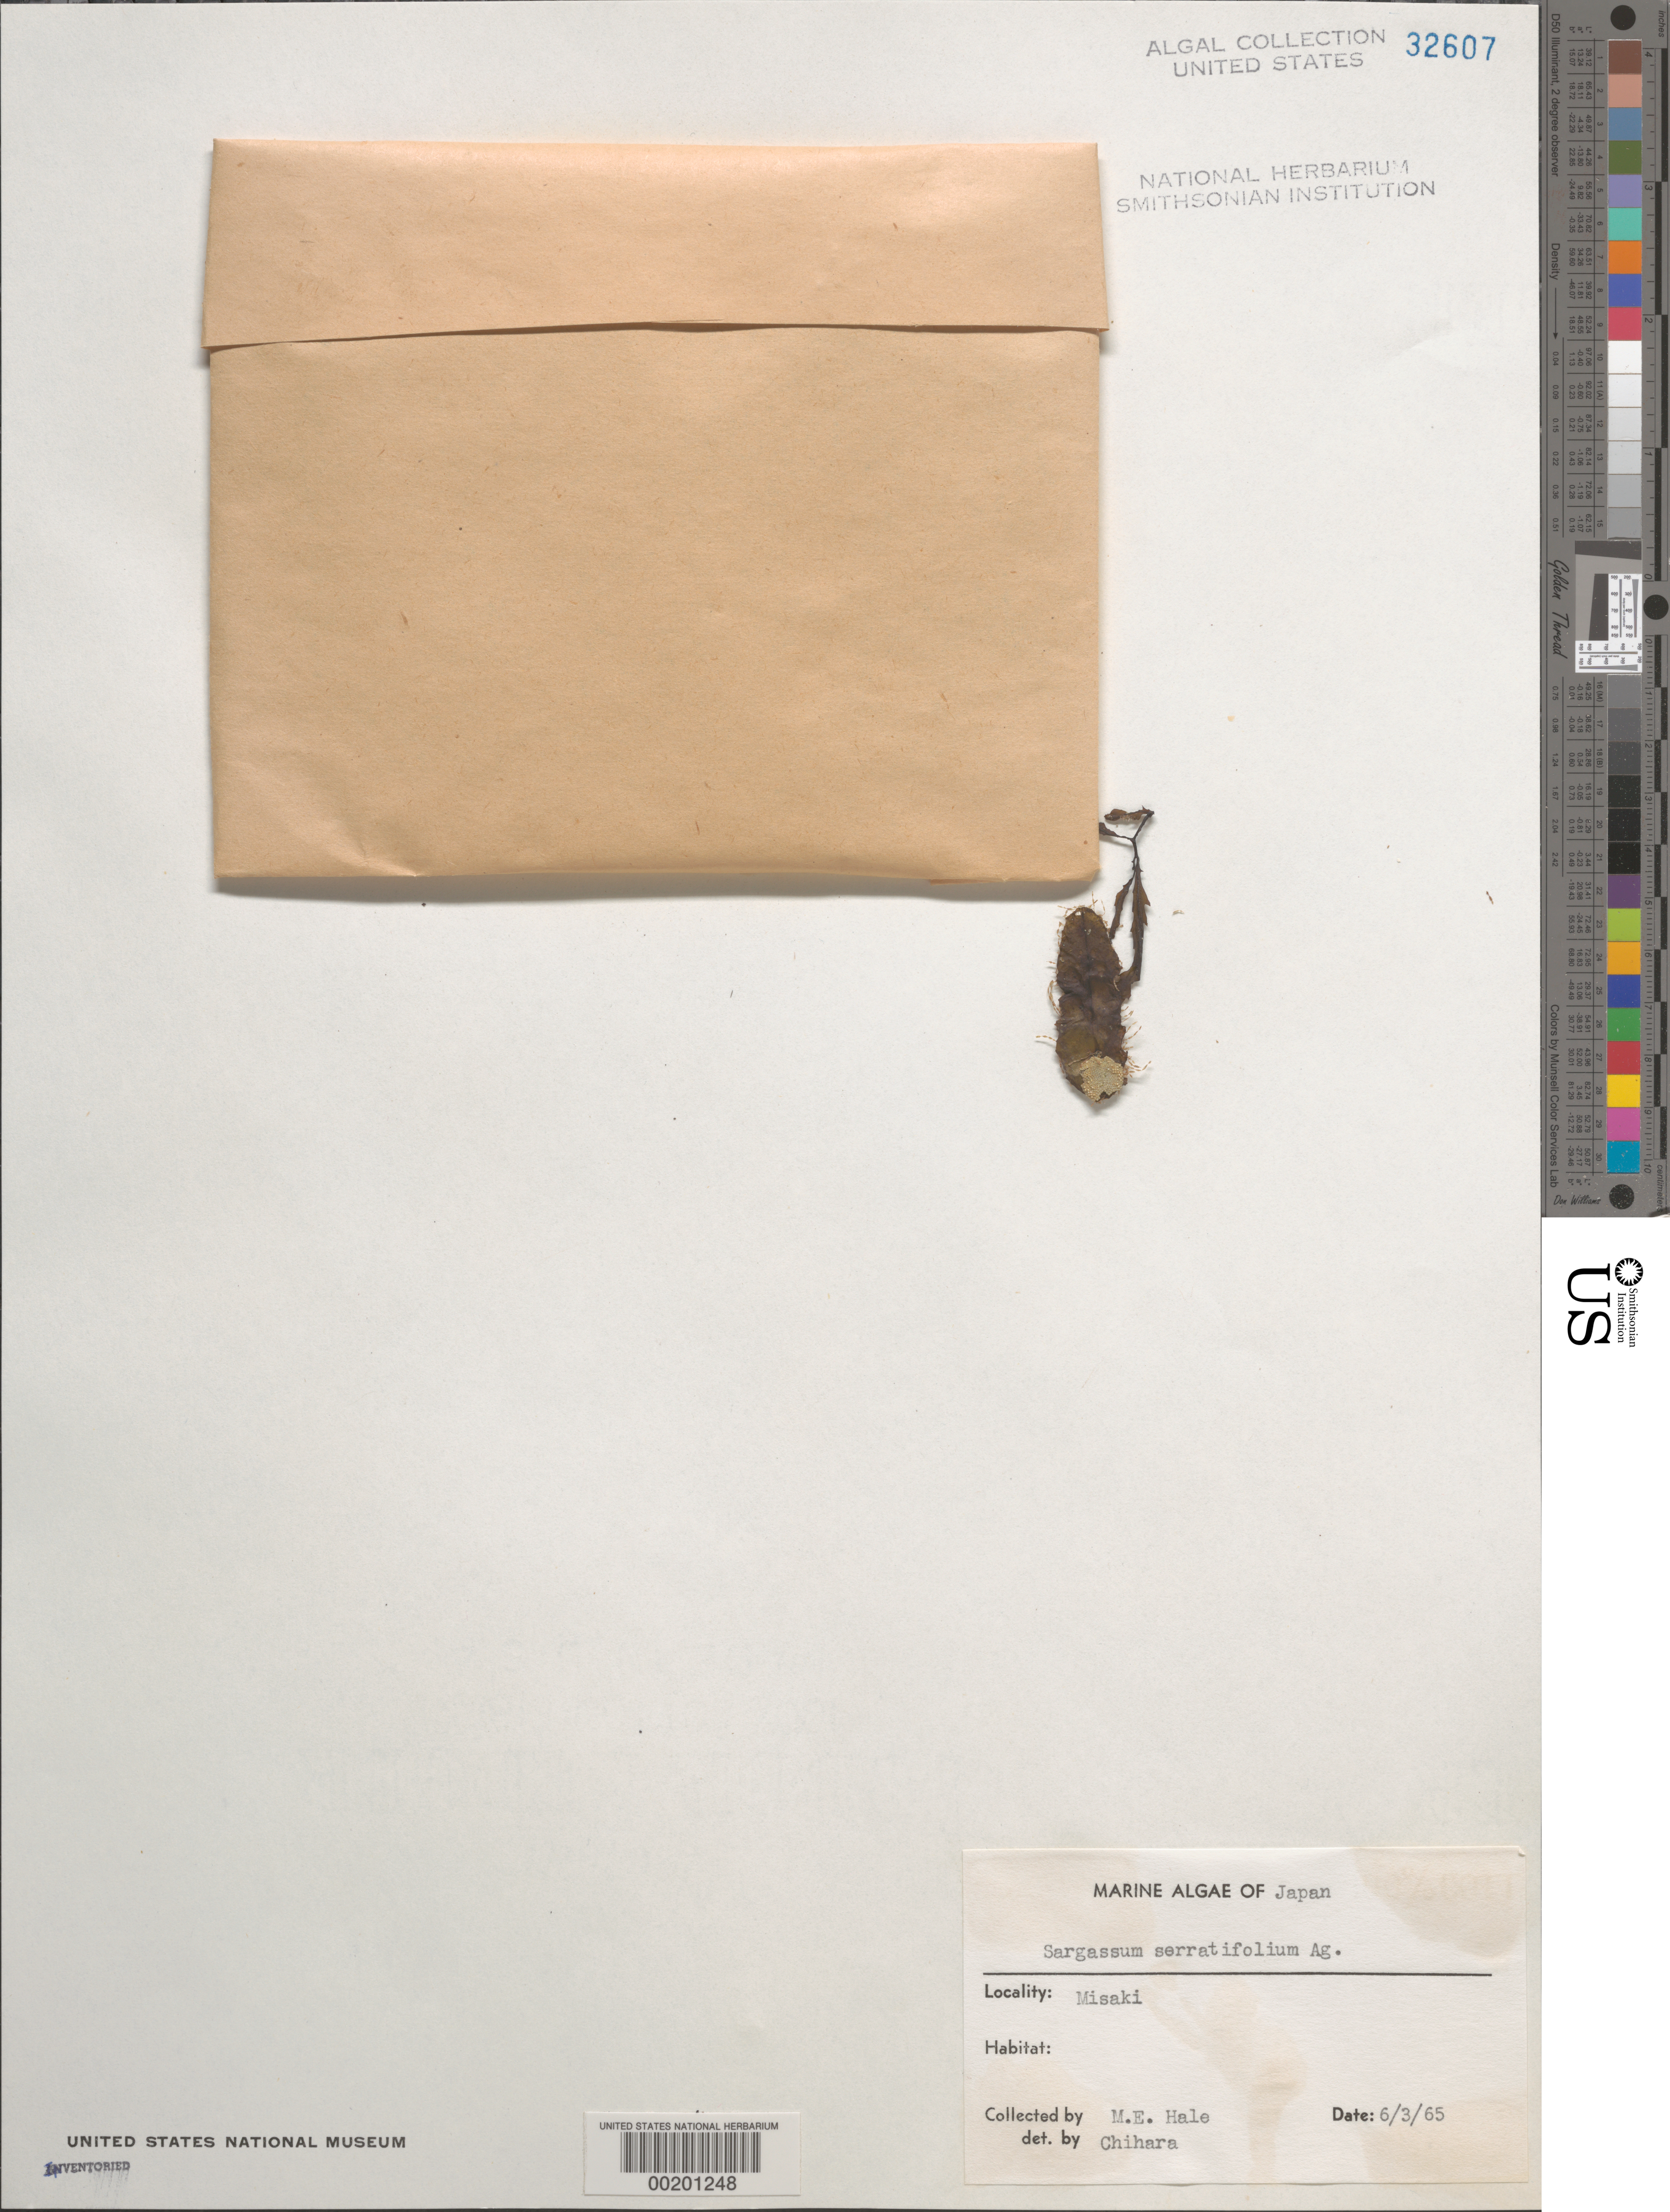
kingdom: Chromista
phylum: Ochrophyta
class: Phaeophyceae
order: Fucales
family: Sargassaceae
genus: Sargassum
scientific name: Sargassum serratifolium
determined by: Chihara, M.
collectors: M. Hale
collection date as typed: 03 Jun 1965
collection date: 1965-06-03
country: Japan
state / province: Kanagawa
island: Honshu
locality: Misaki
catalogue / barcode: US 32607